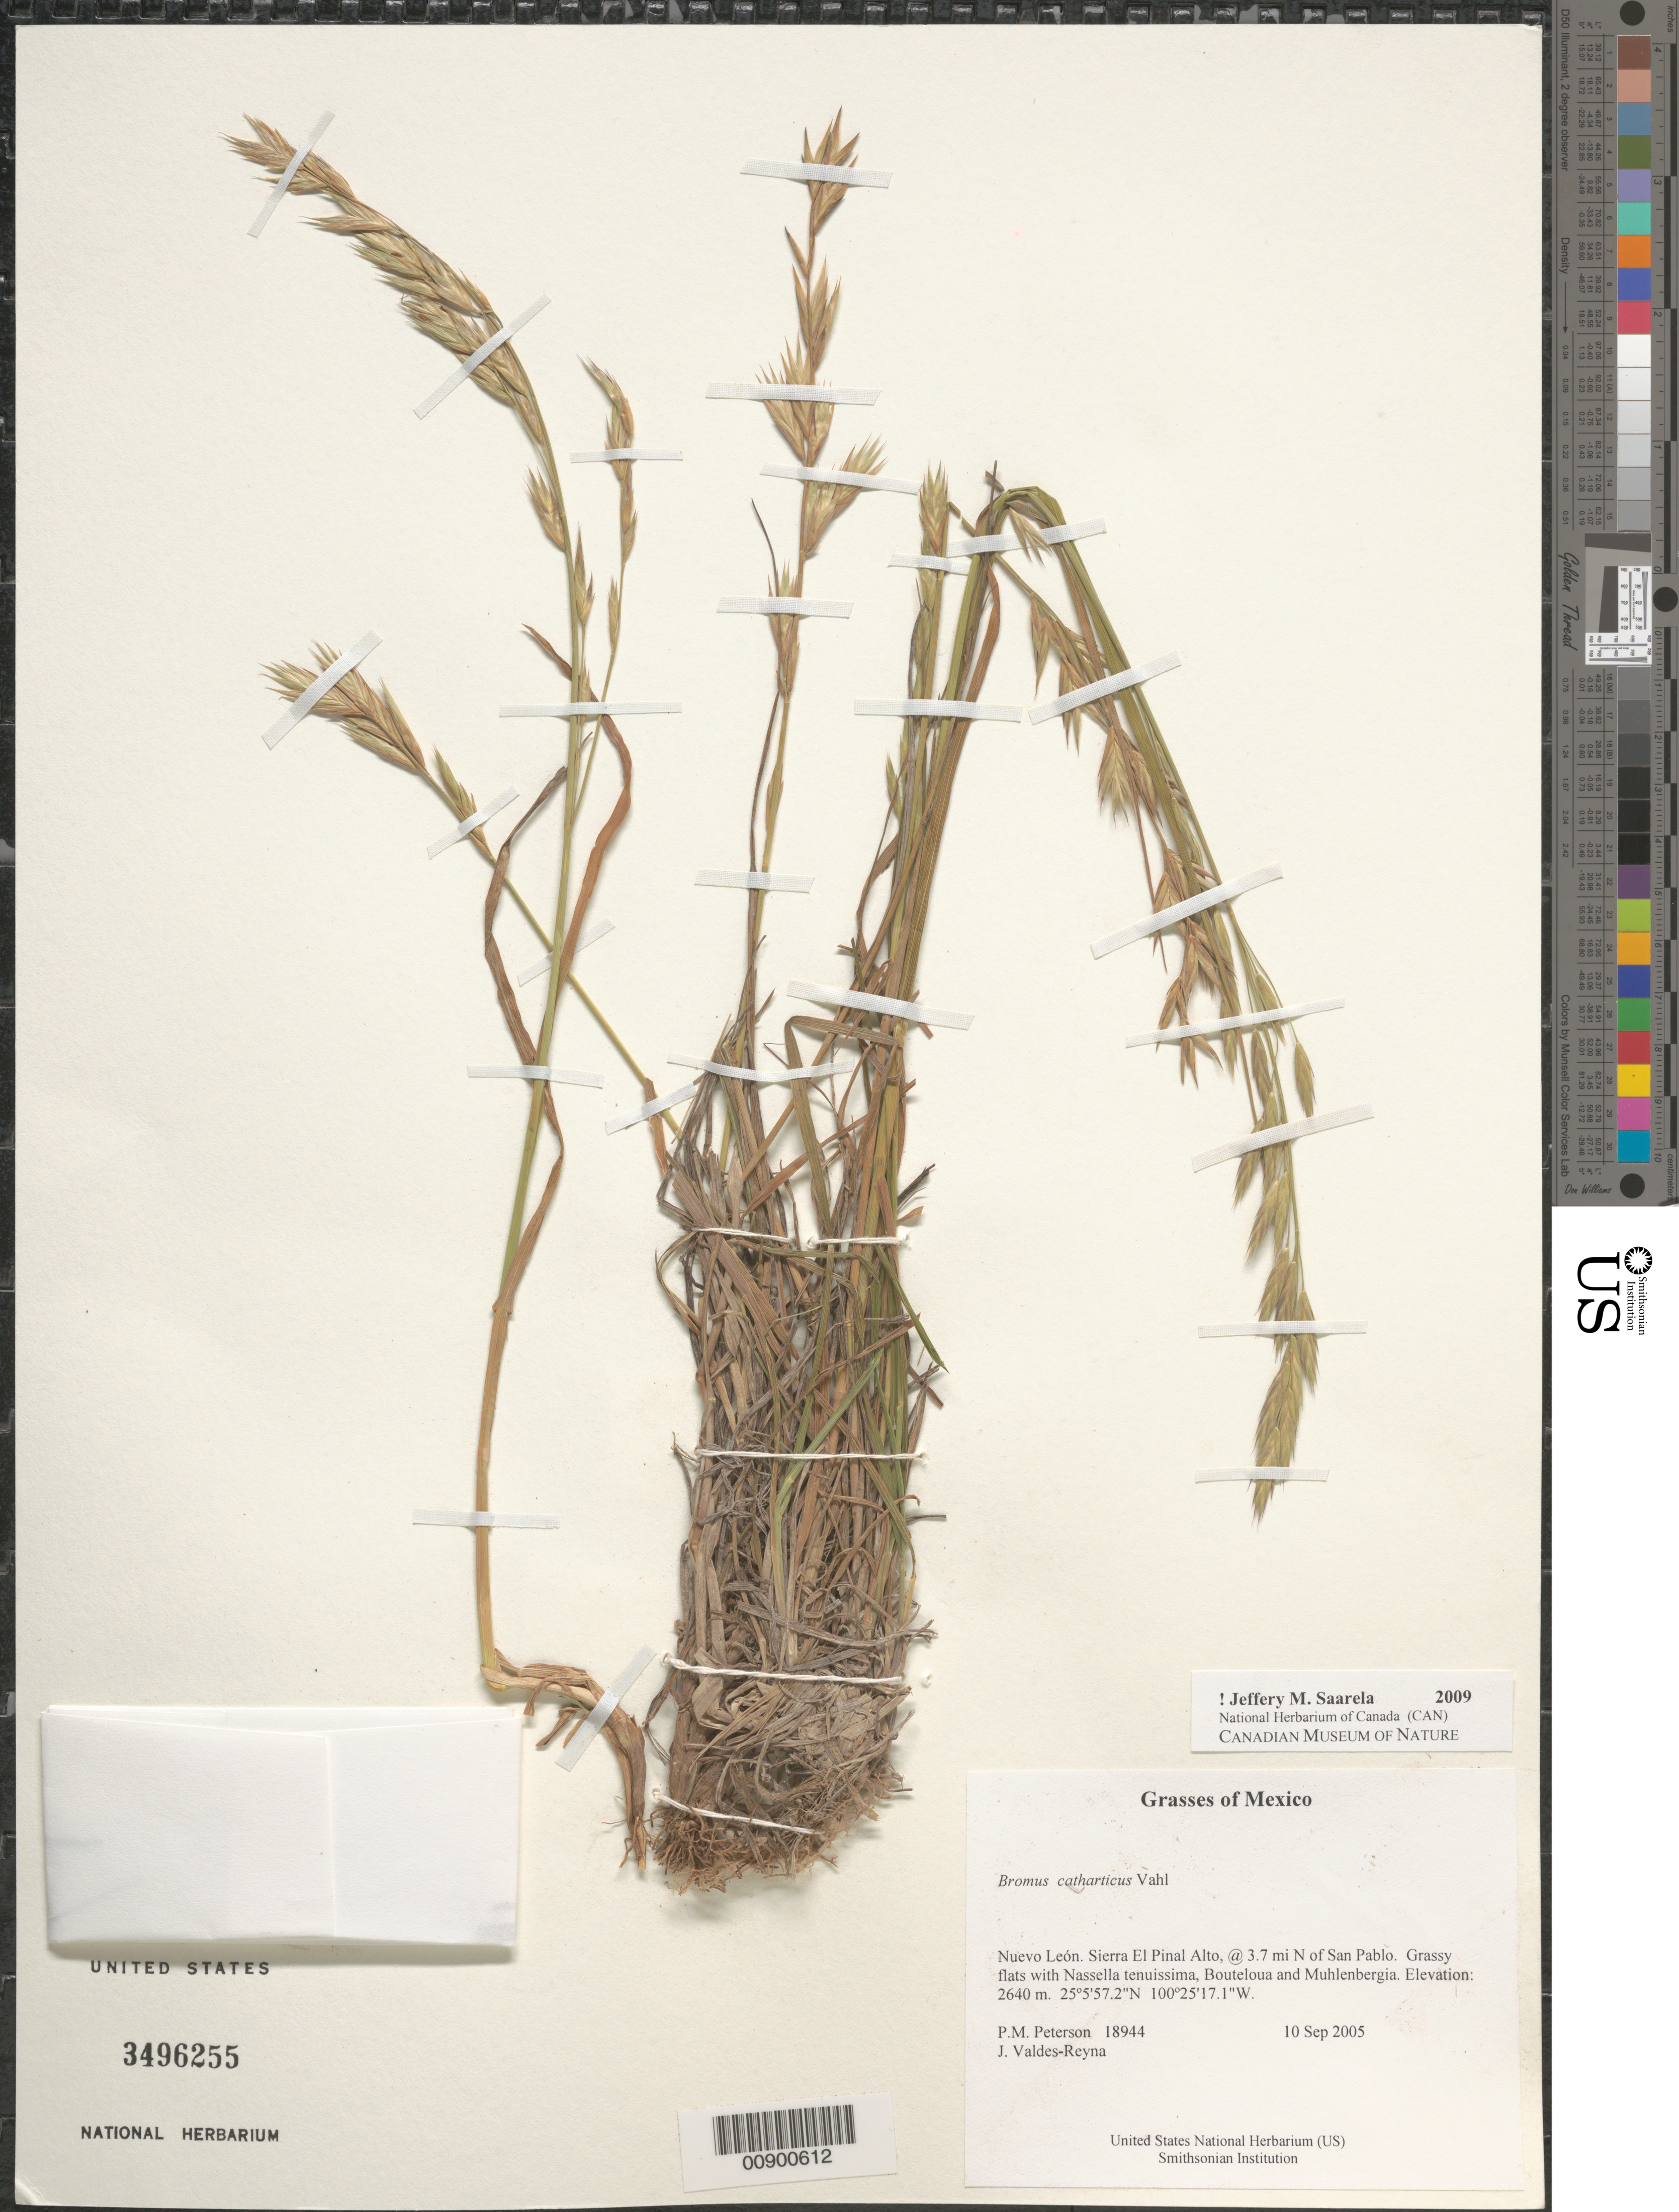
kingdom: Plantae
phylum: Tracheophyta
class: Liliopsida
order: Poales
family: Poaceae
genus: Bromus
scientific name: Bromus catharticus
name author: Vahl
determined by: Saarela, J. M., (CAN), Canadian Museum of Nature (CANADA)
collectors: P. M. Peterson & J. Valdés-Reyna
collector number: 18944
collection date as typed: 10 Sep 2005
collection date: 2005-09-10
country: Mexico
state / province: Nuevo León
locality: Sierra El Pinal Alto, @ 3.7 mi N of San Pablo. Grassy flats with Nassella tenuissima, Bouteloua and Muhlenbergia.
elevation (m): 2640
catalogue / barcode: US 3496255